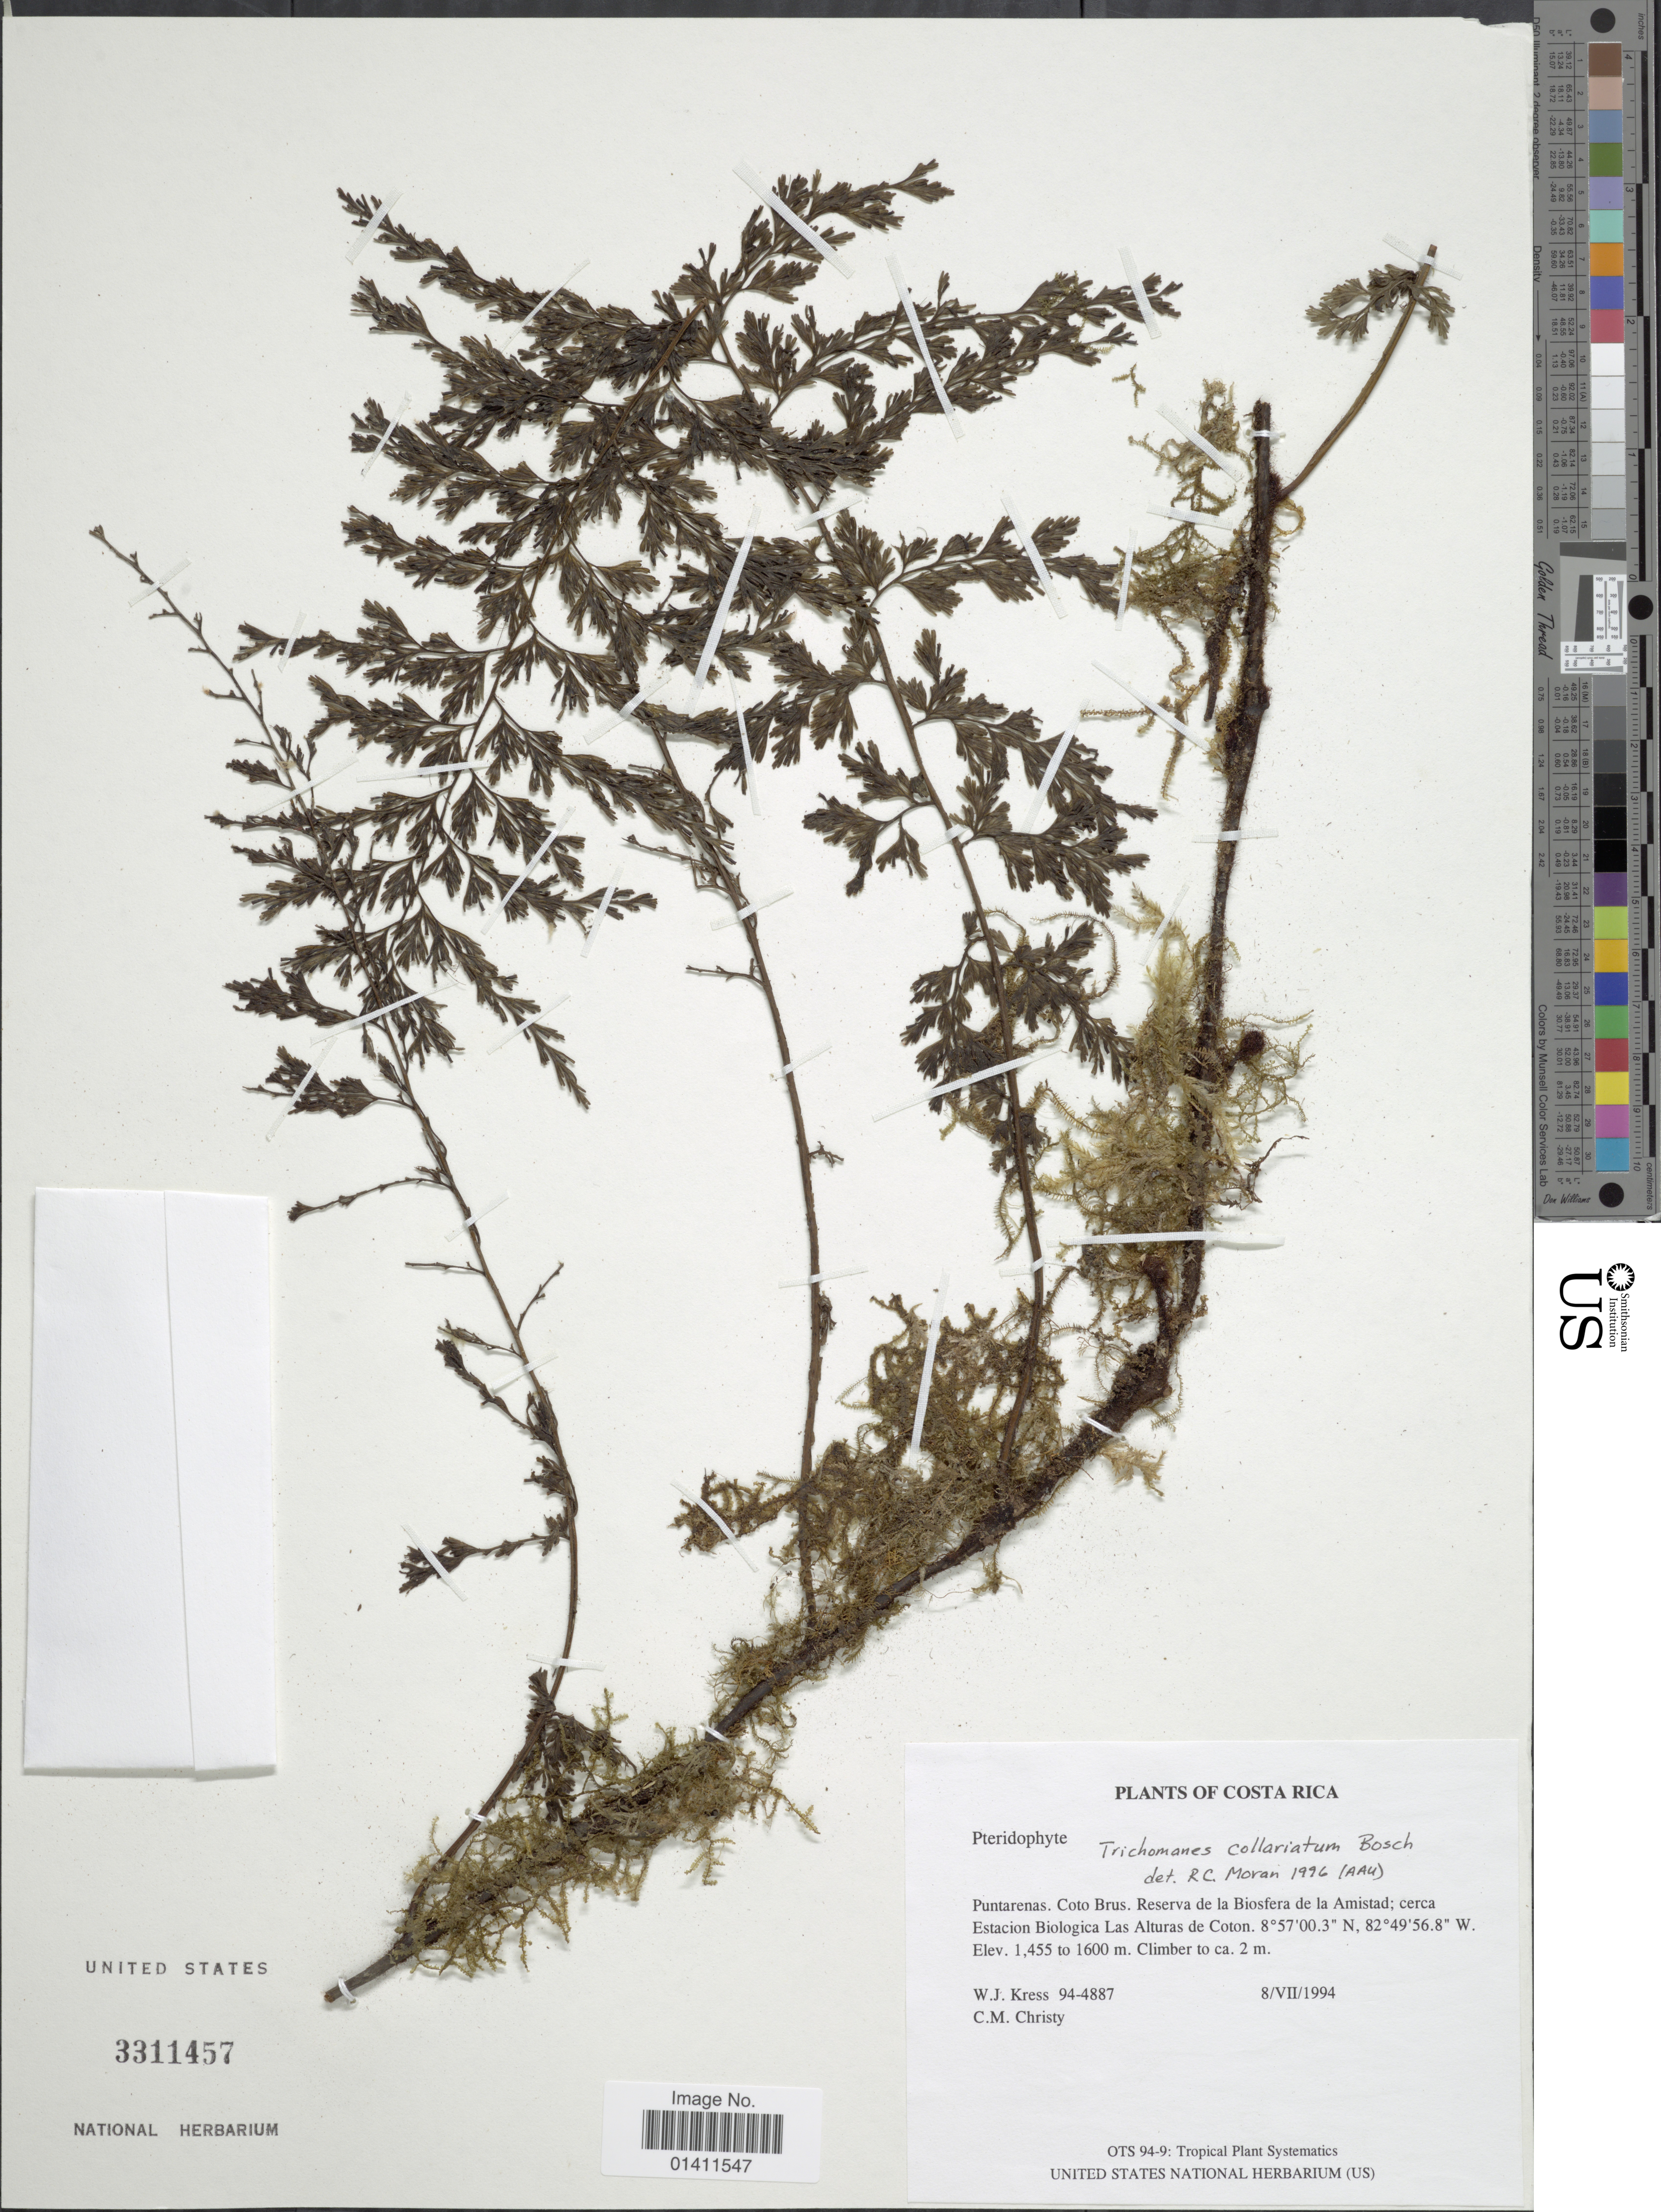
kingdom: Plantae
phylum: Tracheophyta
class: Polypodiopsida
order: Hymenophyllales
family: Hymenophyllaceae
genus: Vandenboschia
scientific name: Vandenboschia collariata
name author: (Bosch) Ebihara & K. Iwats.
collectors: W. J. Kress & C. M. Christy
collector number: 94-4887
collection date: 1994-07-08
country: Costa Rica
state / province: Puntarenas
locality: Coto Brus. Reserva de la Biosfera de la Amistad; cerca Estacion Biologica Las Alturas de Coton.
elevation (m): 1455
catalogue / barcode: US 3311457